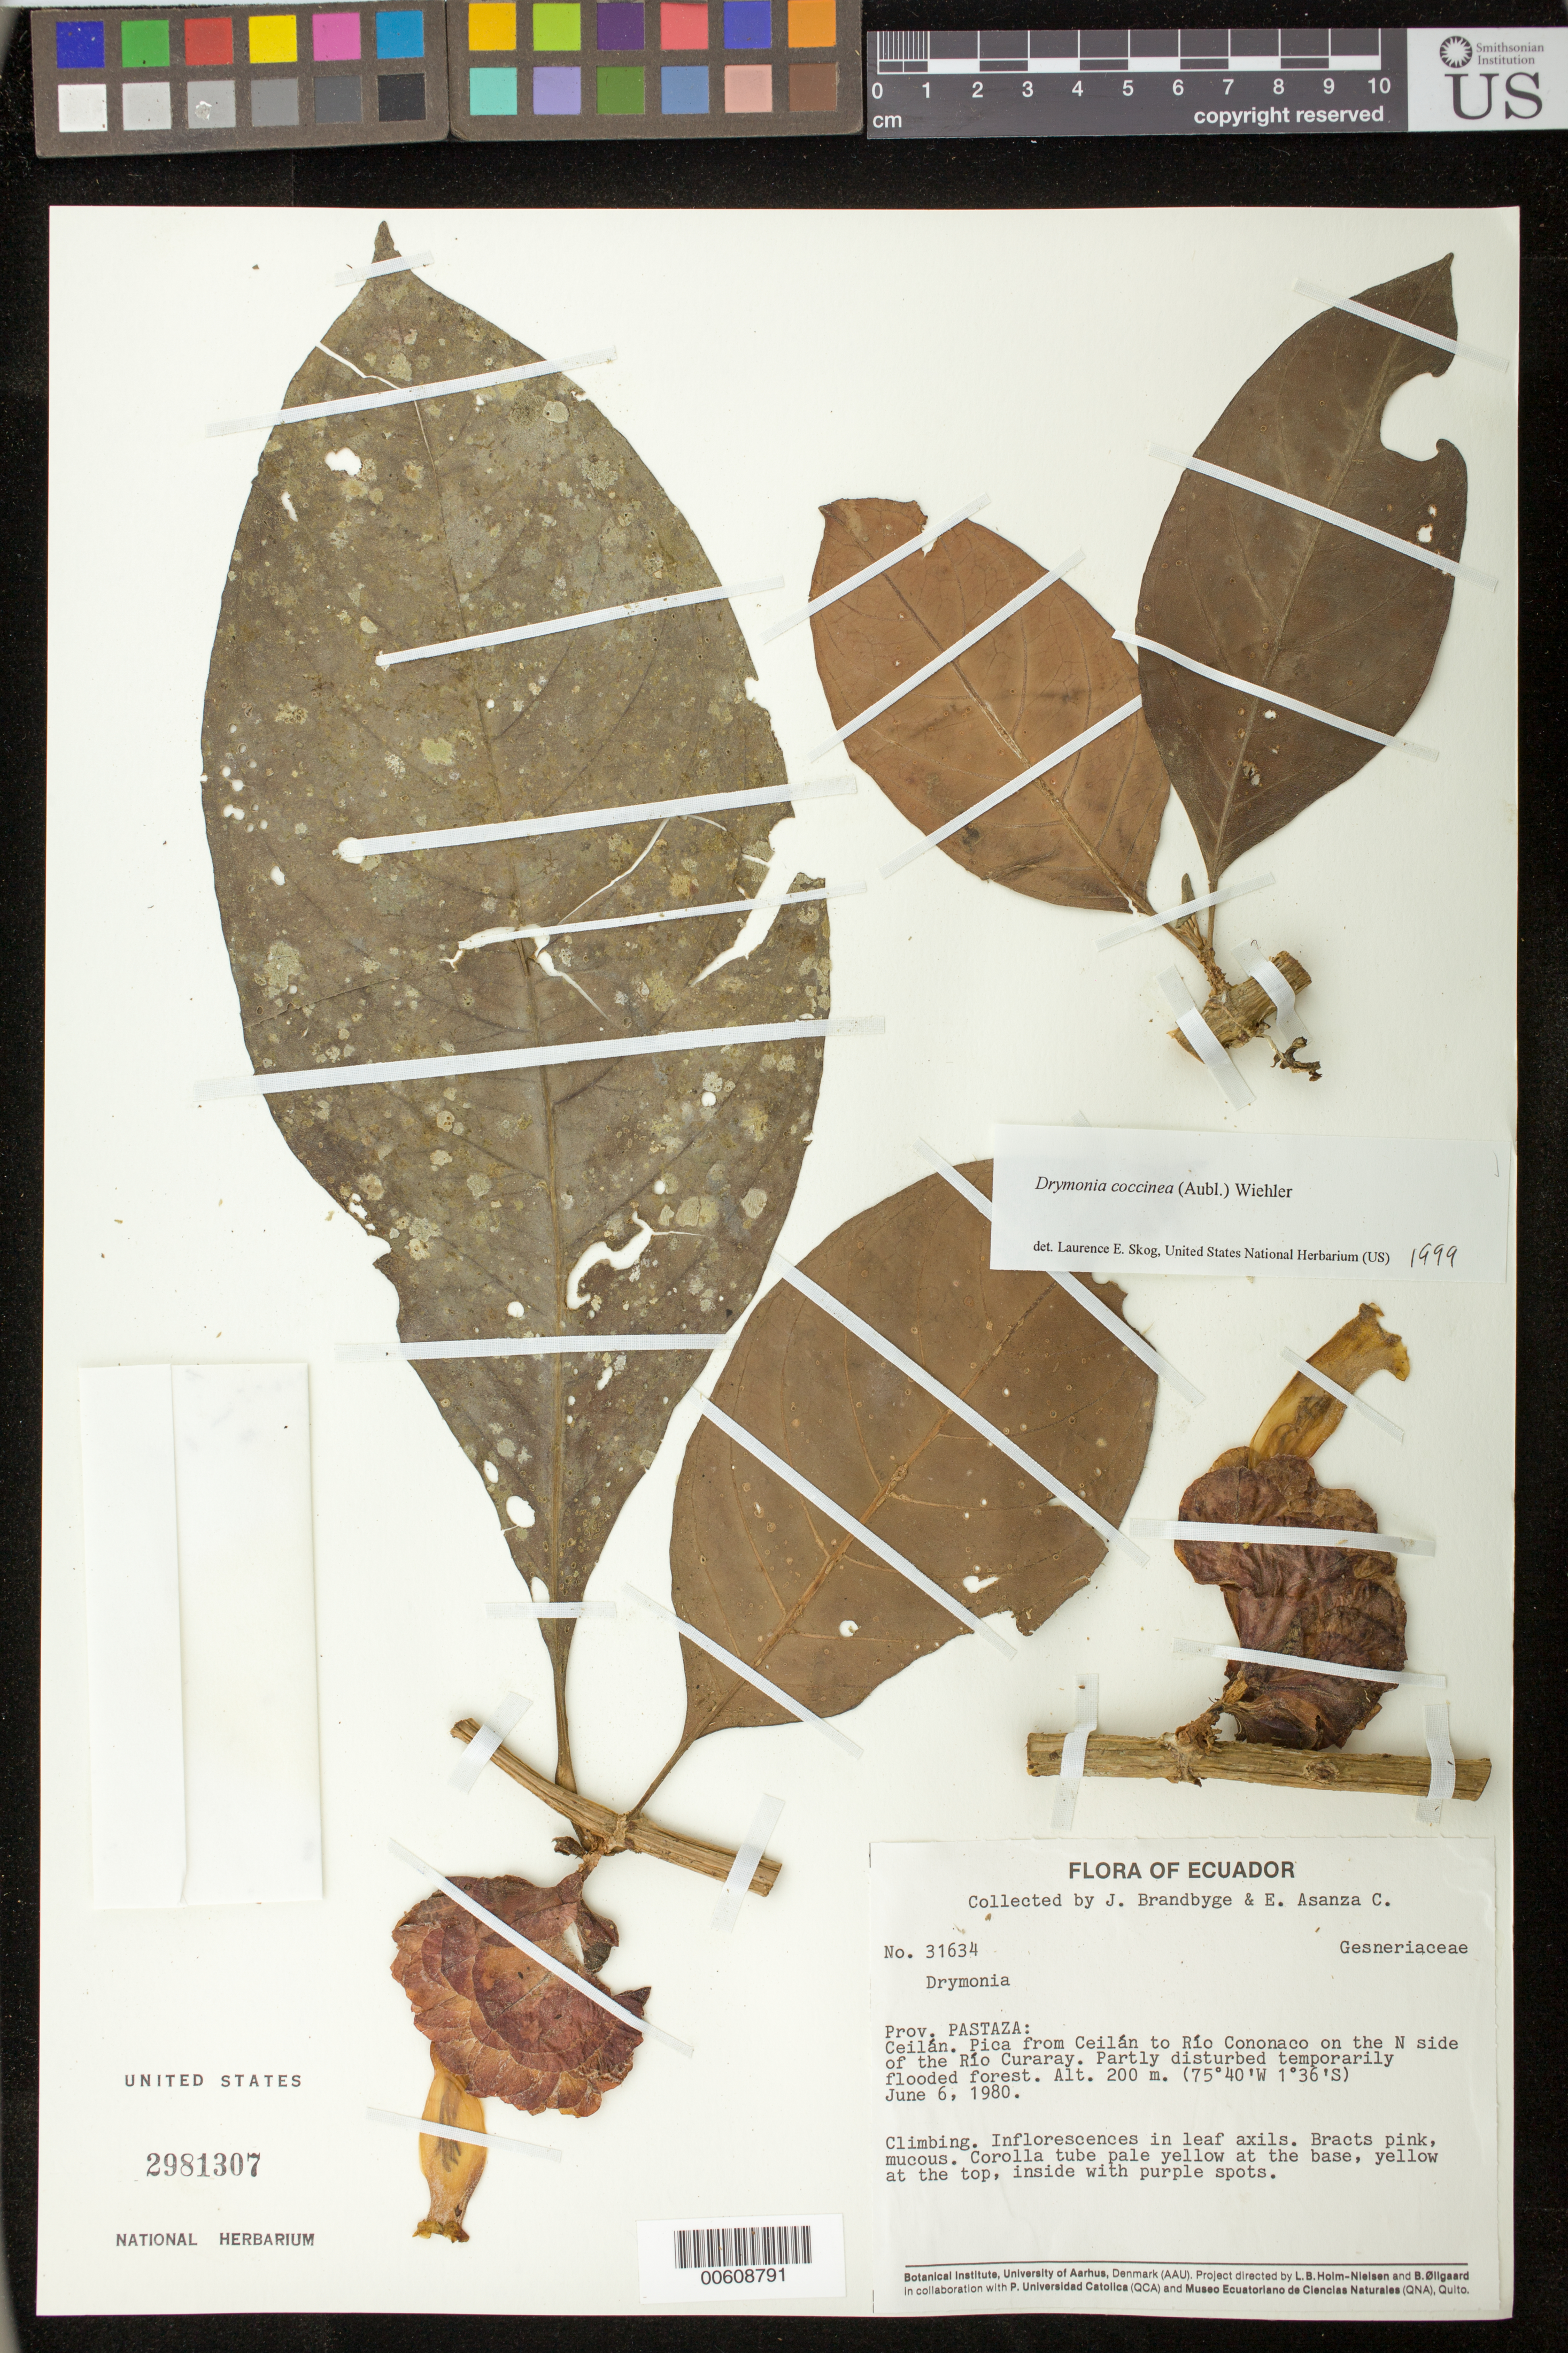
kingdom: Plantae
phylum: Tracheophyta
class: Magnoliopsida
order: Lamiales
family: Gesneriaceae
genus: Drymonia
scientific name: Drymonia coccinea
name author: (Aubl.) Wiehler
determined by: Skog, Laurence E.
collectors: J. Brandbyge & E. Asanza C.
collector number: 31634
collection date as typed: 06 Jun 1980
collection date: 1980-06-06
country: Ecuador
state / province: Pastaza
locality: Ceilán; Pica from Ceilán to Río Cononaco on the N side of the Río Curaray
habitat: Partly disturbed temporarily flooded forest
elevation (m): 200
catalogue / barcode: US 2981307